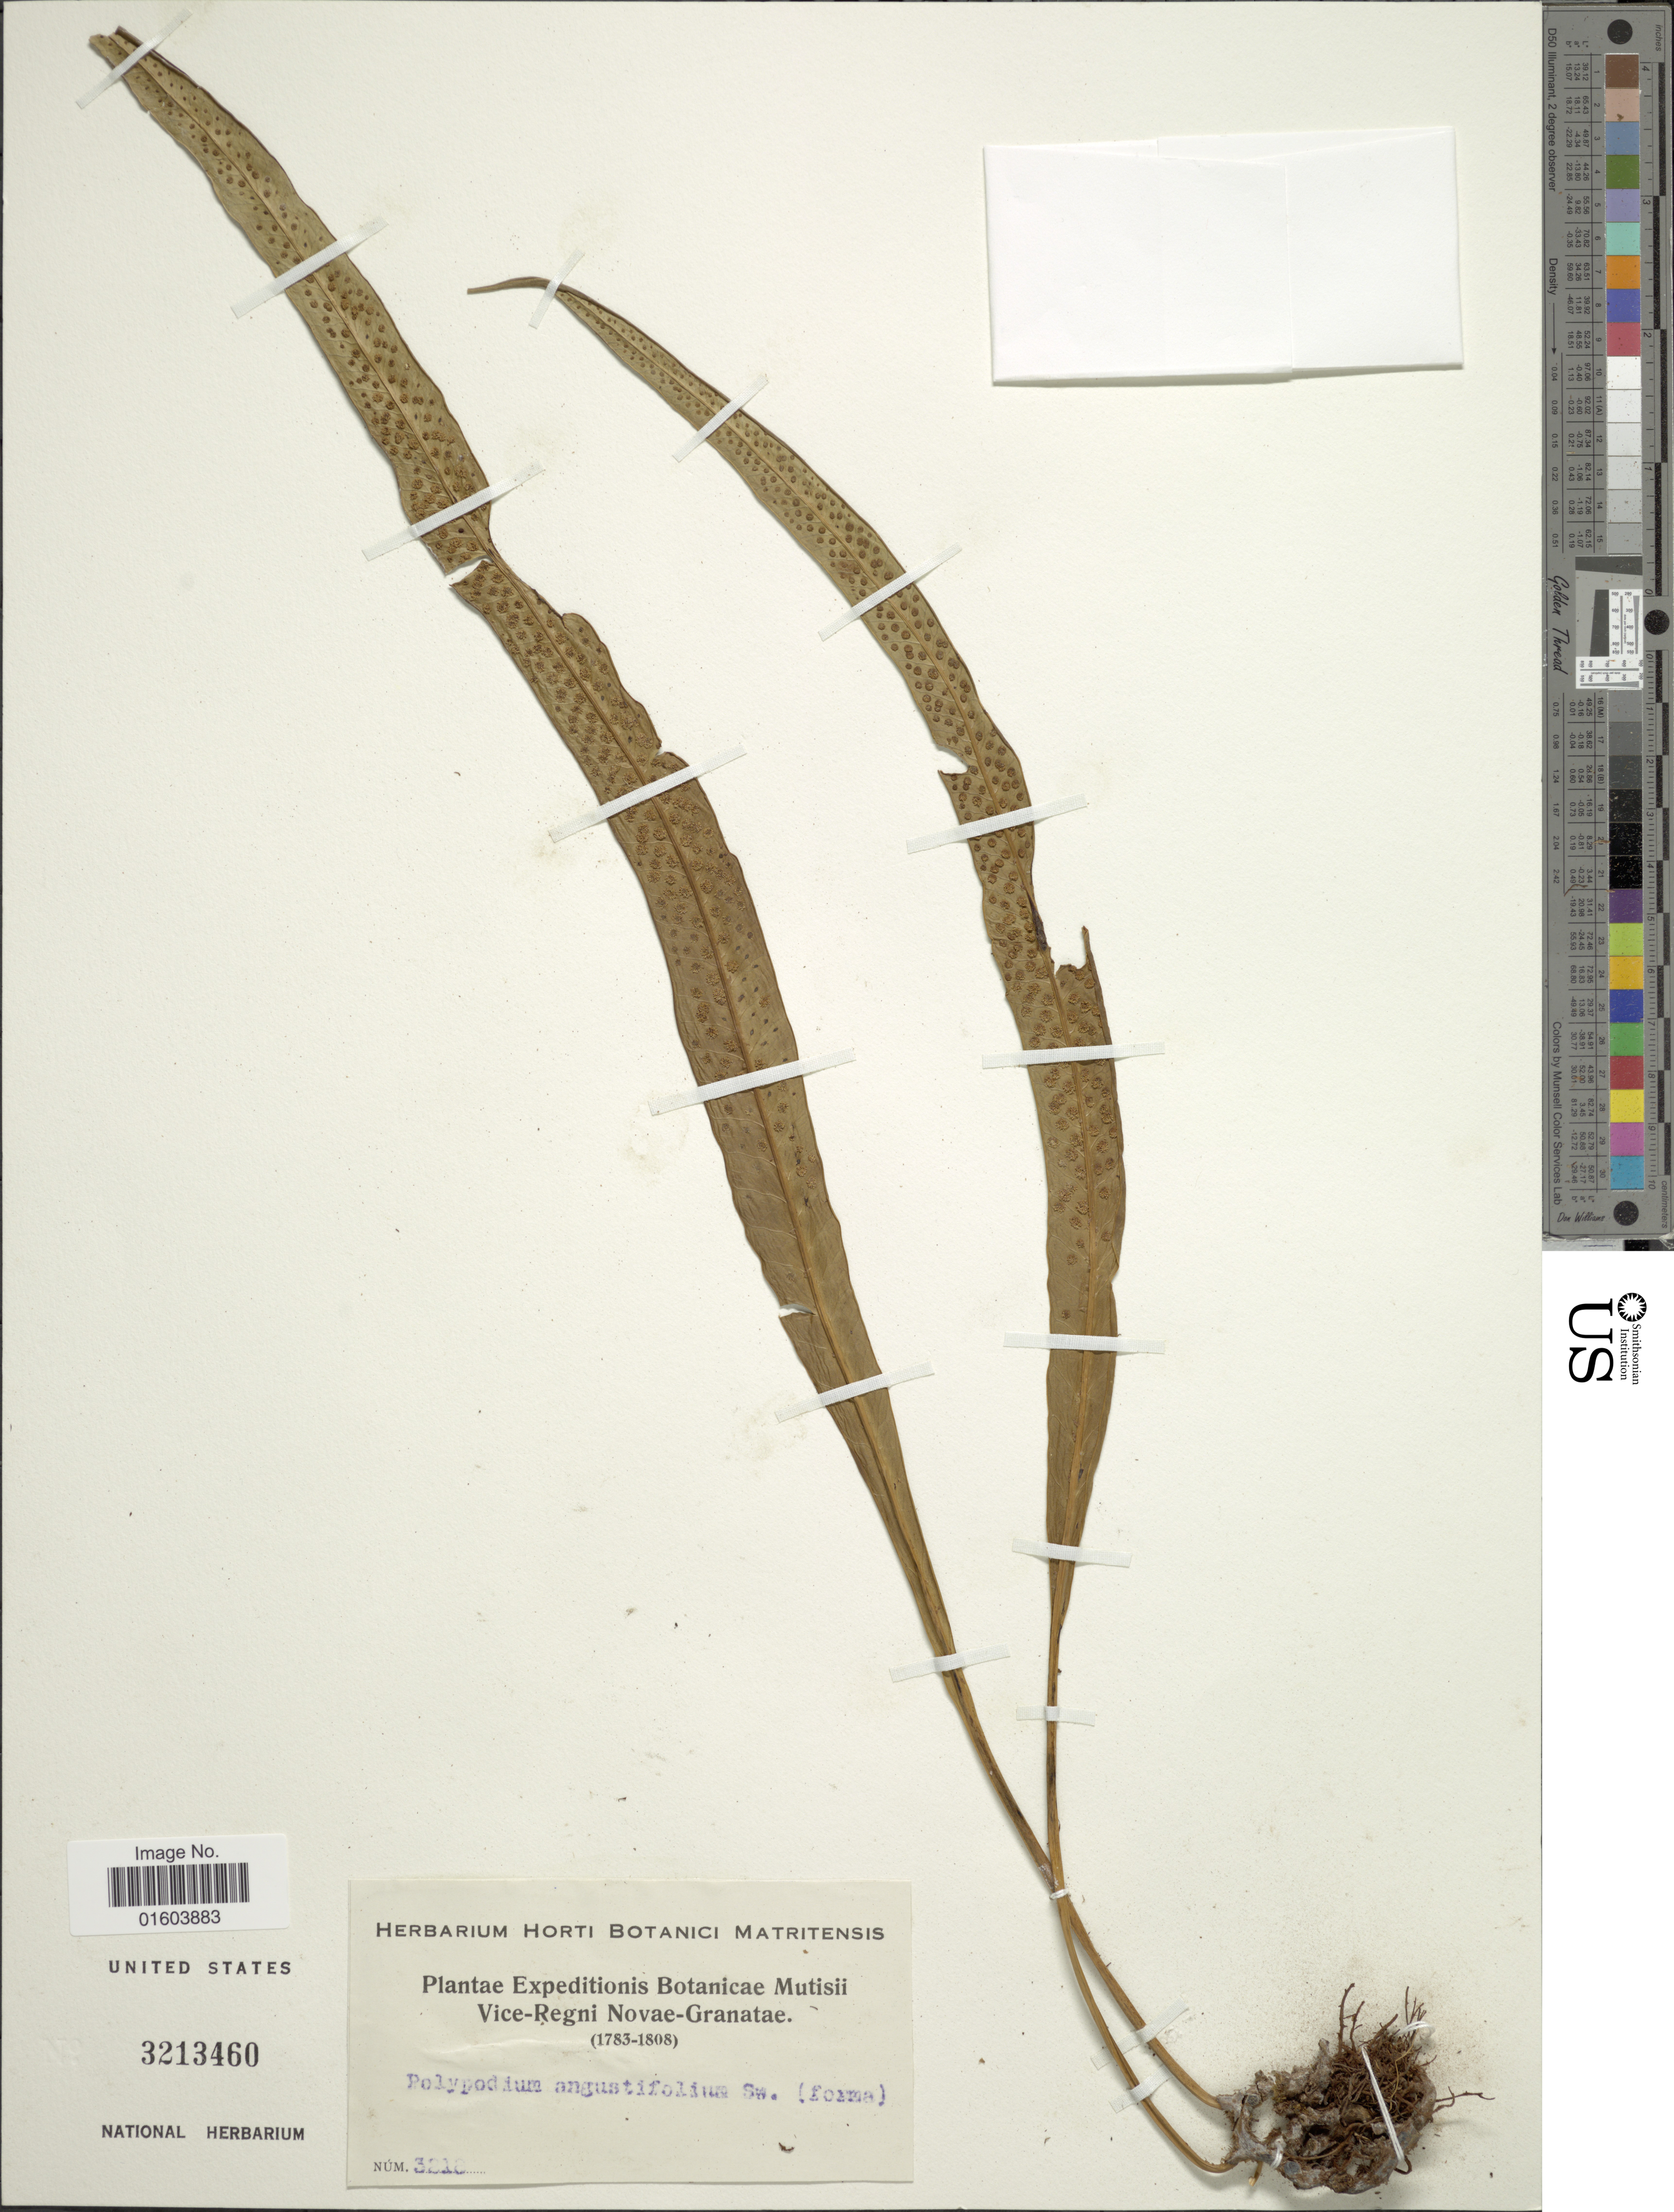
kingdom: Plantae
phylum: Tracheophyta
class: Polypodiopsida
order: Polypodiales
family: Polypodiaceae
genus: Campyloneurum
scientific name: Campyloneurum amphostenon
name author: (Kunze ex Klotzsch) Fée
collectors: Herbarium Horti Botanici Matritensis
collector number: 3918*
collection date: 1783/1808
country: Colombia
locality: Vice-Regni Novae-Granatae.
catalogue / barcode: US 3213460